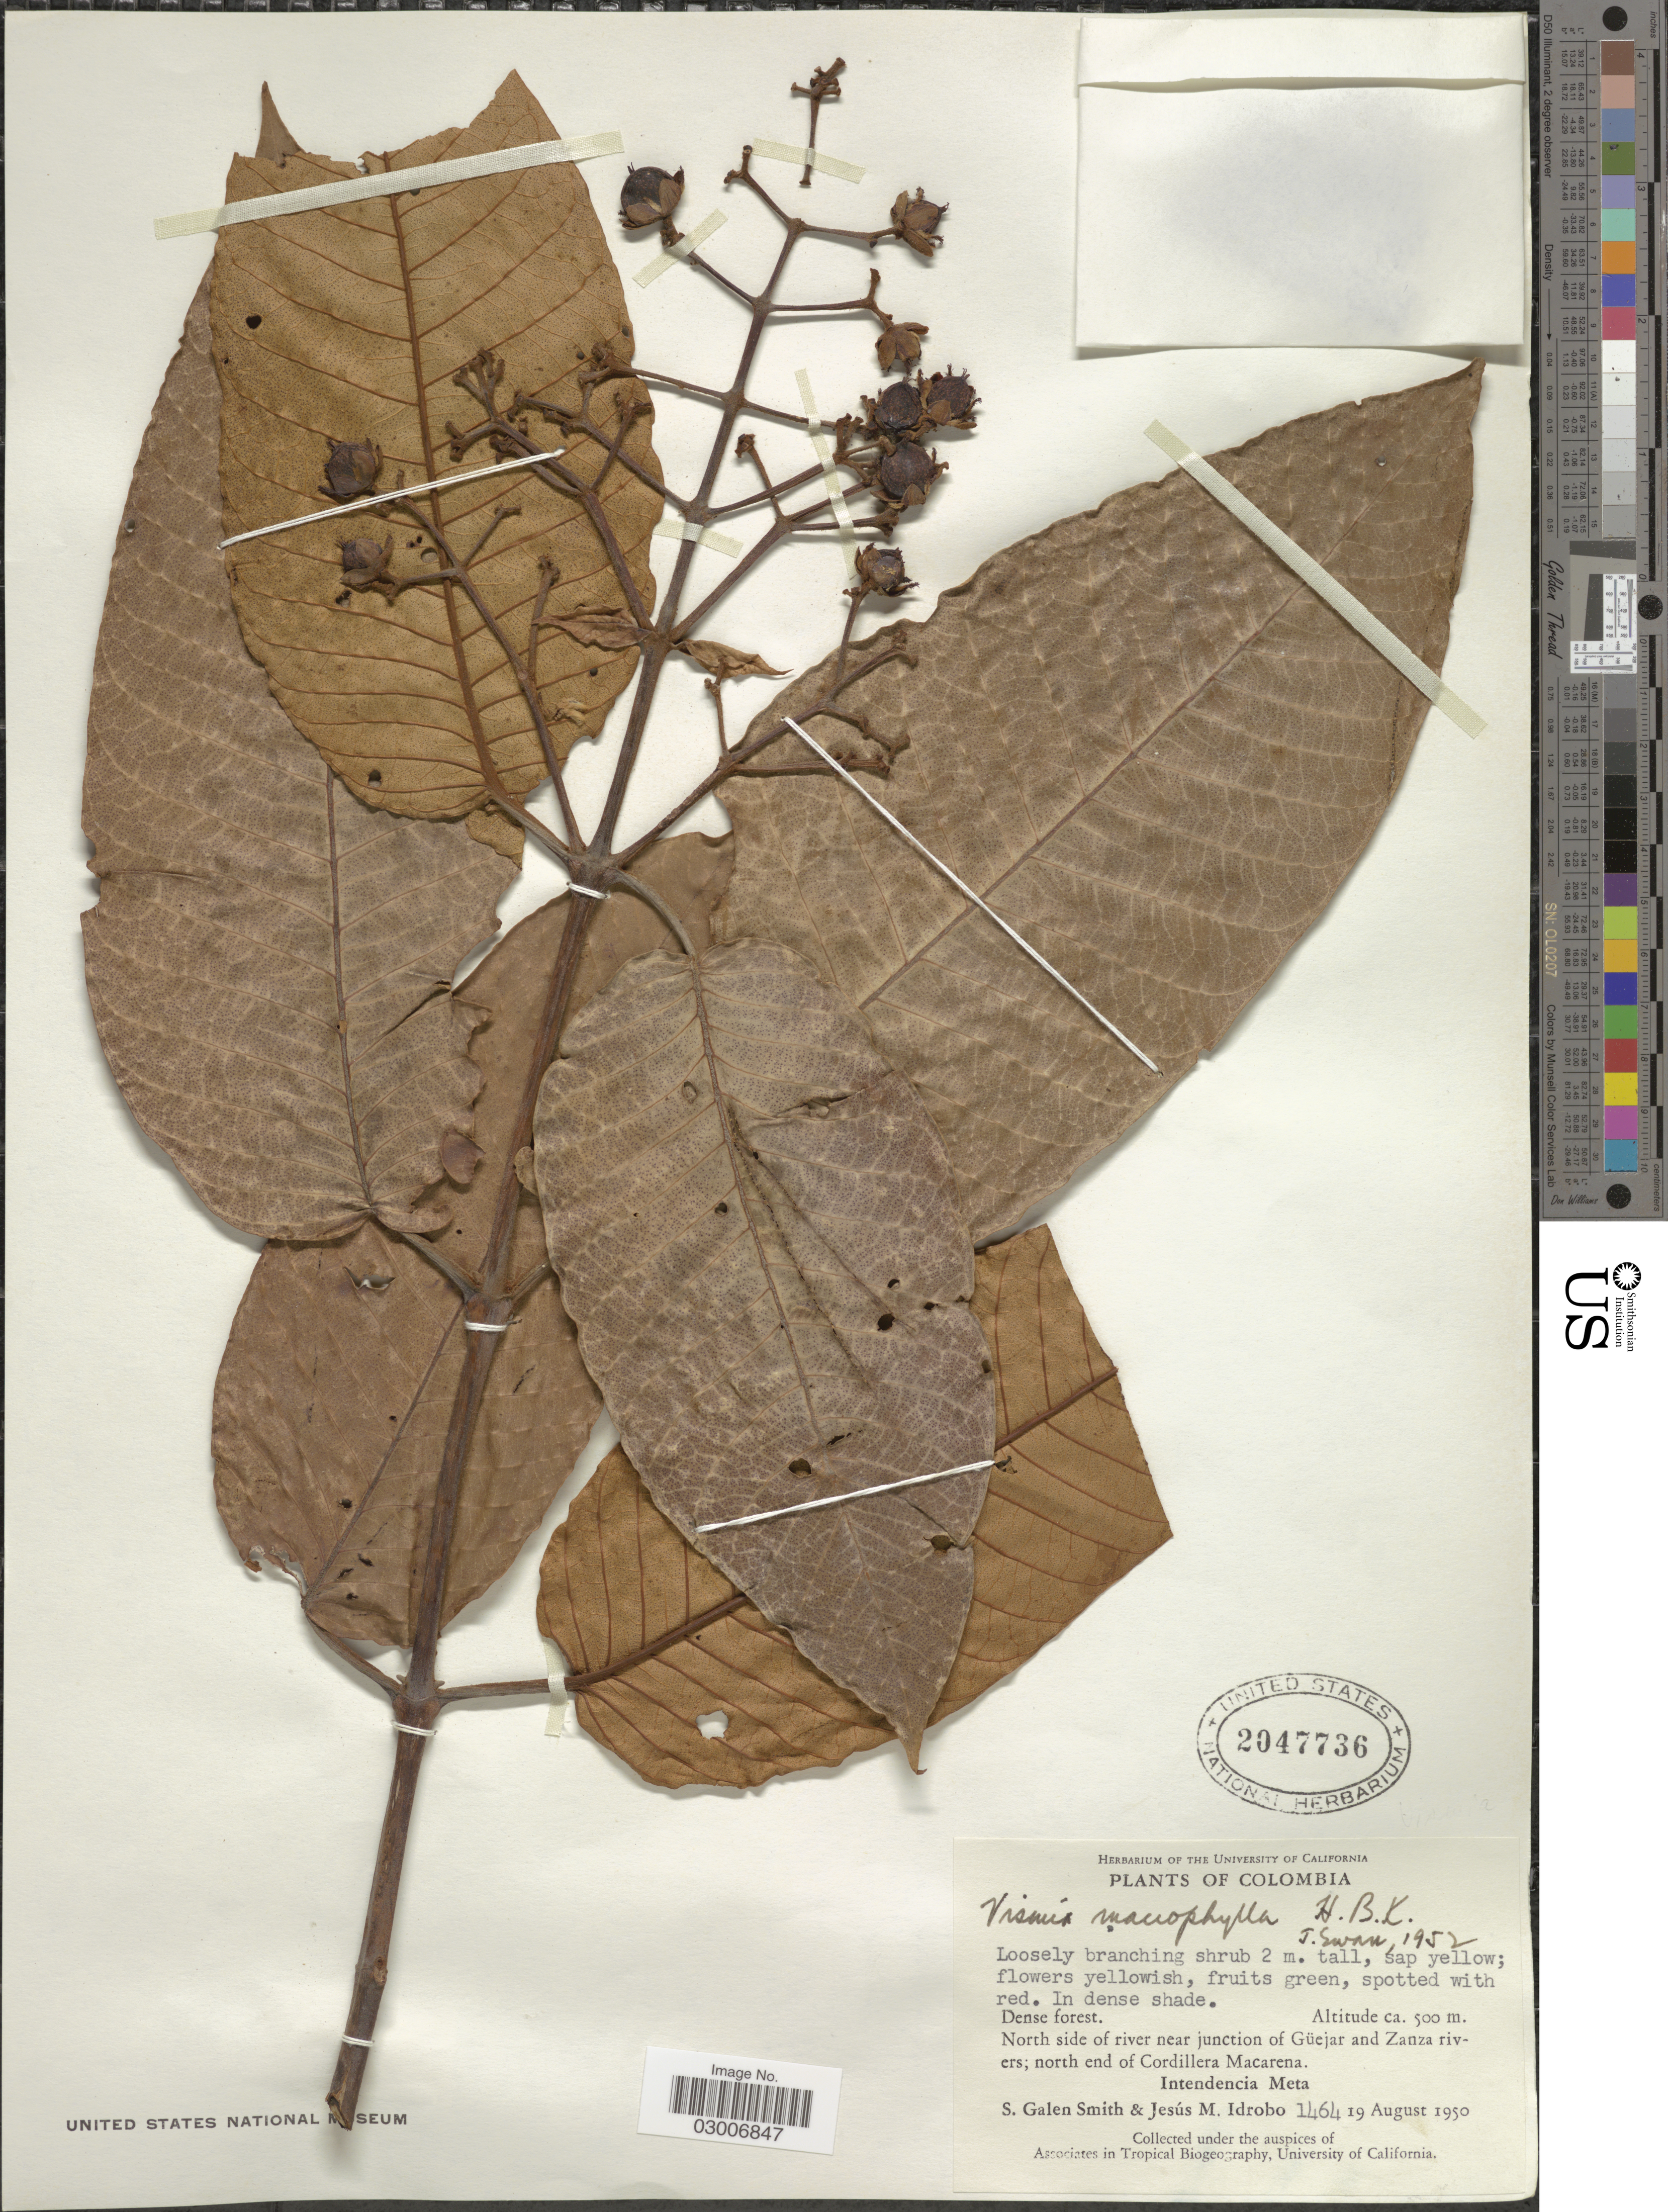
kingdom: Plantae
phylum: Tracheophyta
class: Magnoliopsida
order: Malpighiales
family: Hypericaceae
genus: Vismia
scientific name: Vismia macrophylla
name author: Kunth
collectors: S. G. Smith & J. M. Idrobo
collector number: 1464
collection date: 1950-08-19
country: Colombia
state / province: Meta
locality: North side of river near junction of Güejar and Zanza rivers; north end of Cordillera Macarena. Intendencia Meta.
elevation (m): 500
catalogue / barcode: US 2047736